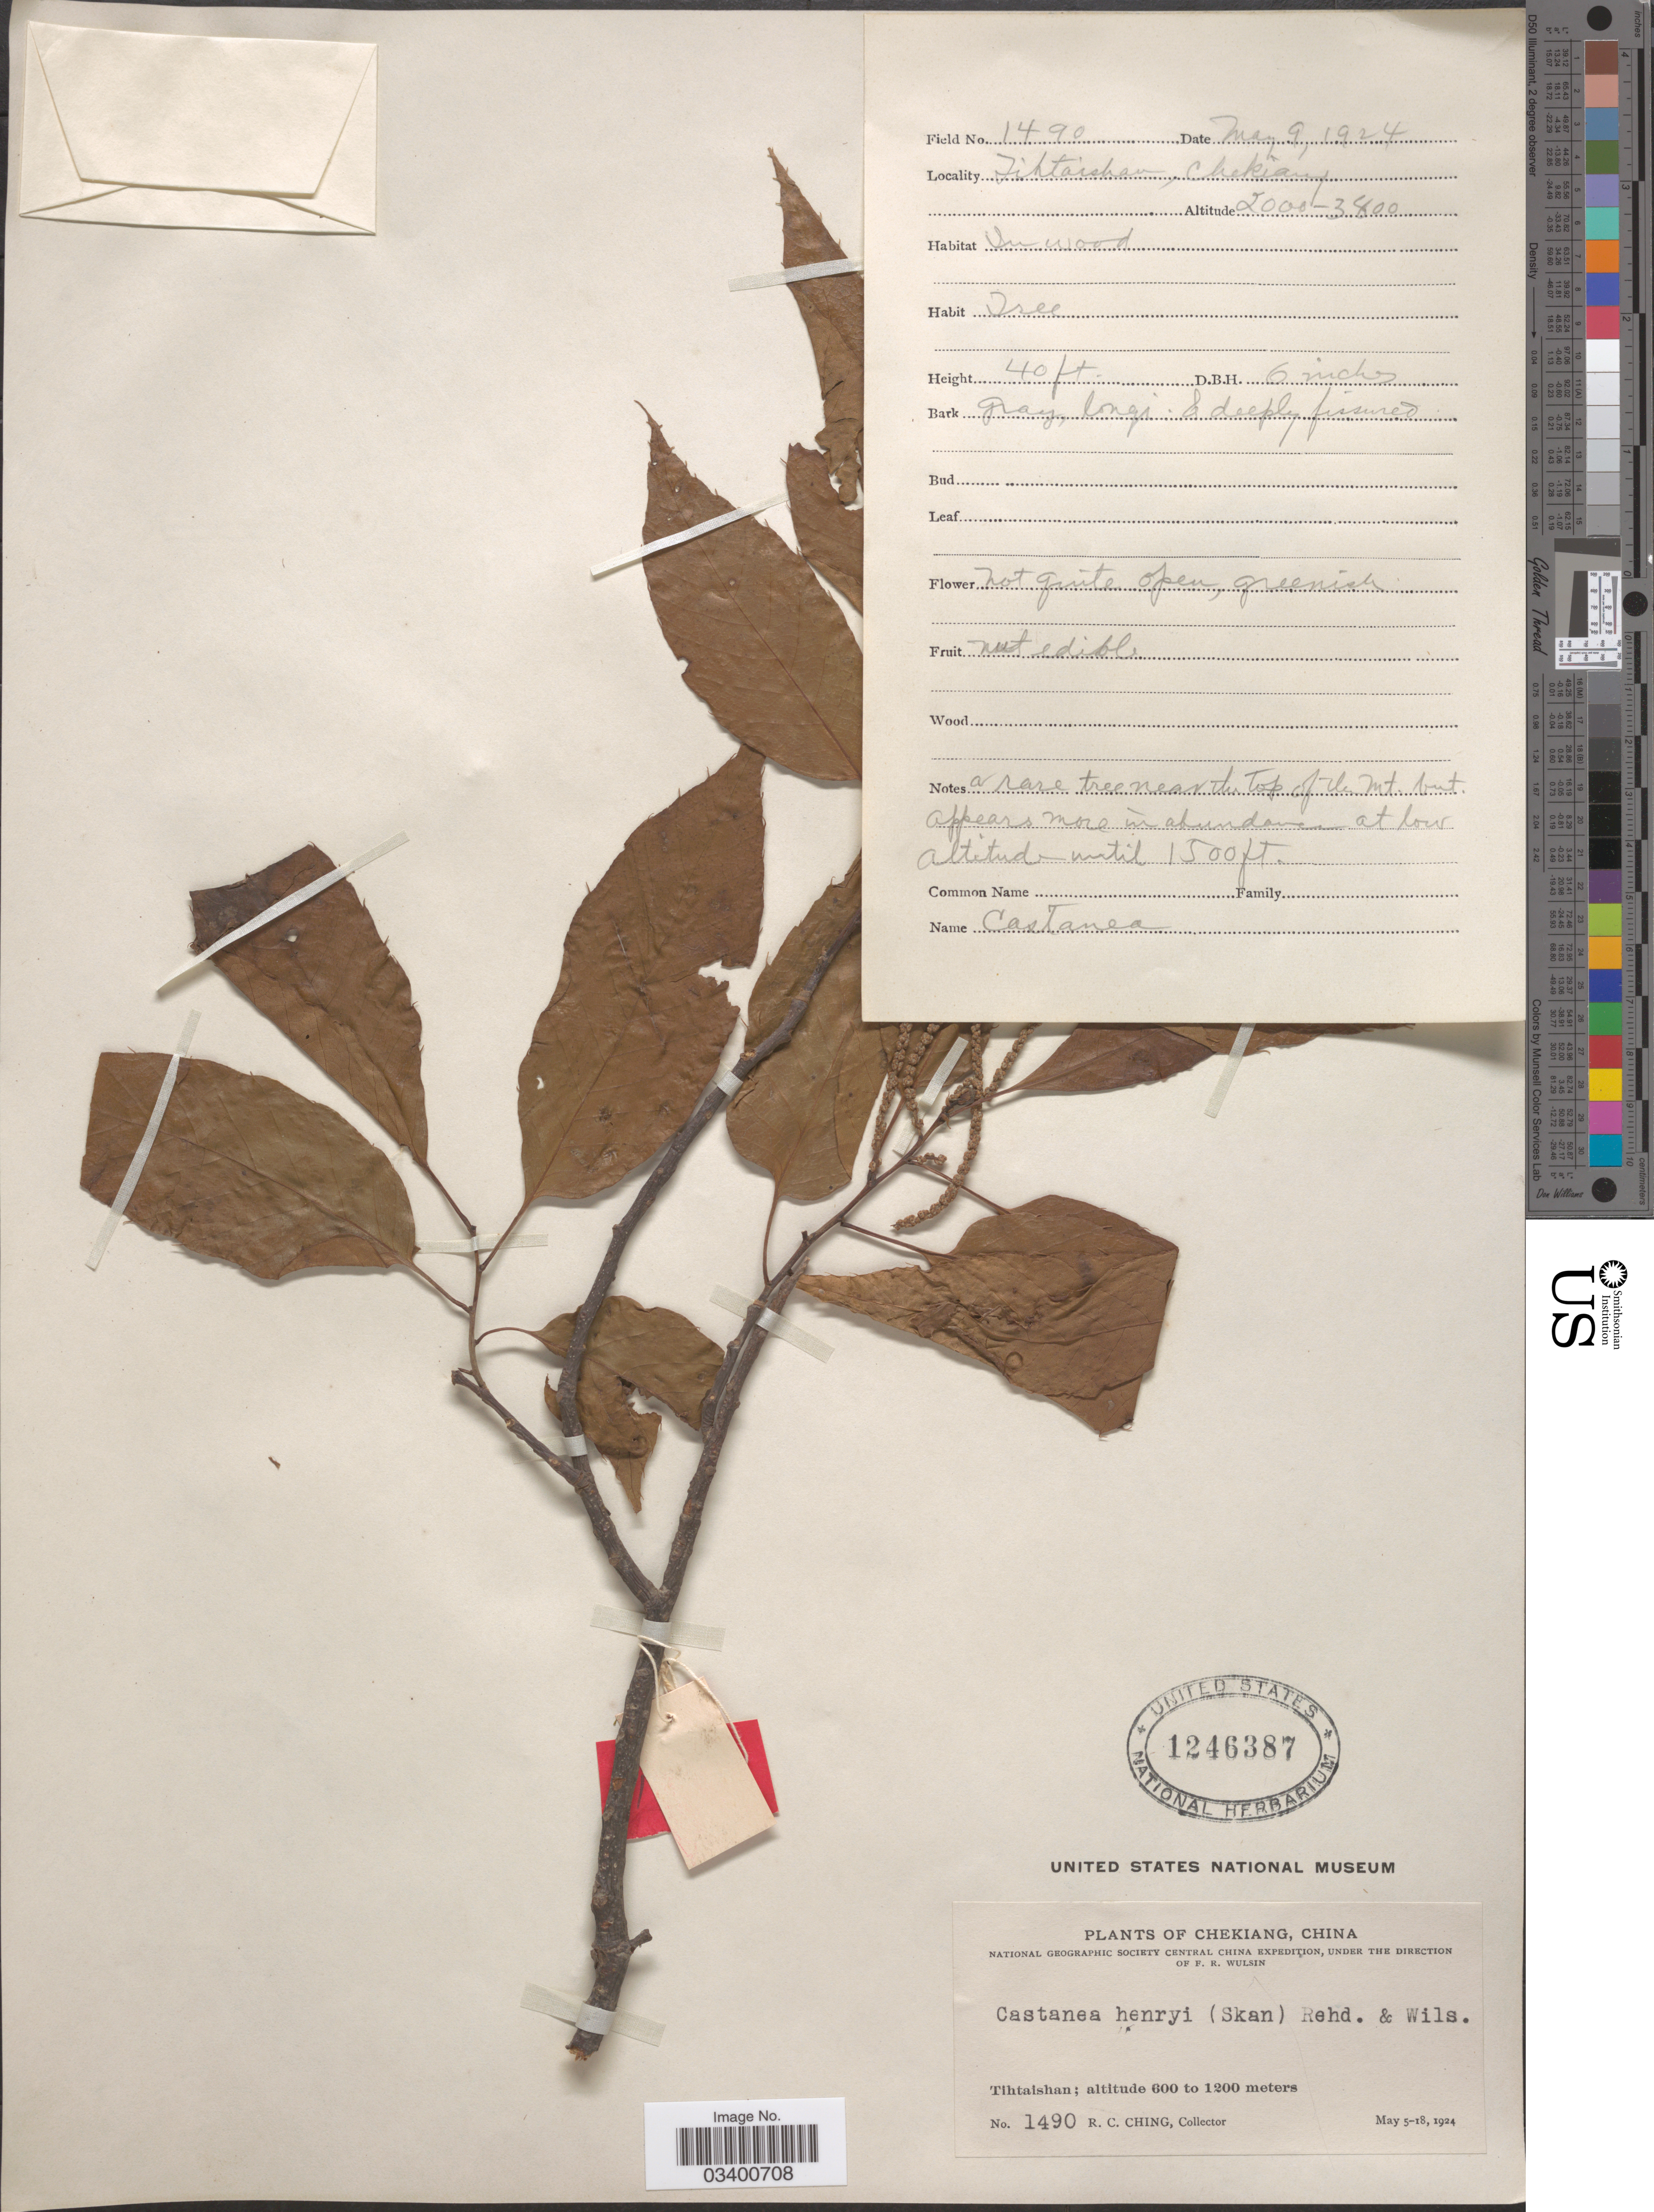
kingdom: Plantae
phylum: Tracheophyta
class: Magnoliopsida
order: Fagales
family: Fagaceae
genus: Castanea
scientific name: Castanea henryi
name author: (Skan) Rehder & E.H. Wilson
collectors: R. C. Ching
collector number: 1490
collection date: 1924-05-09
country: China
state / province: Zhejiang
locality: Chekiang. Tihtaishan.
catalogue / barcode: US 1246387